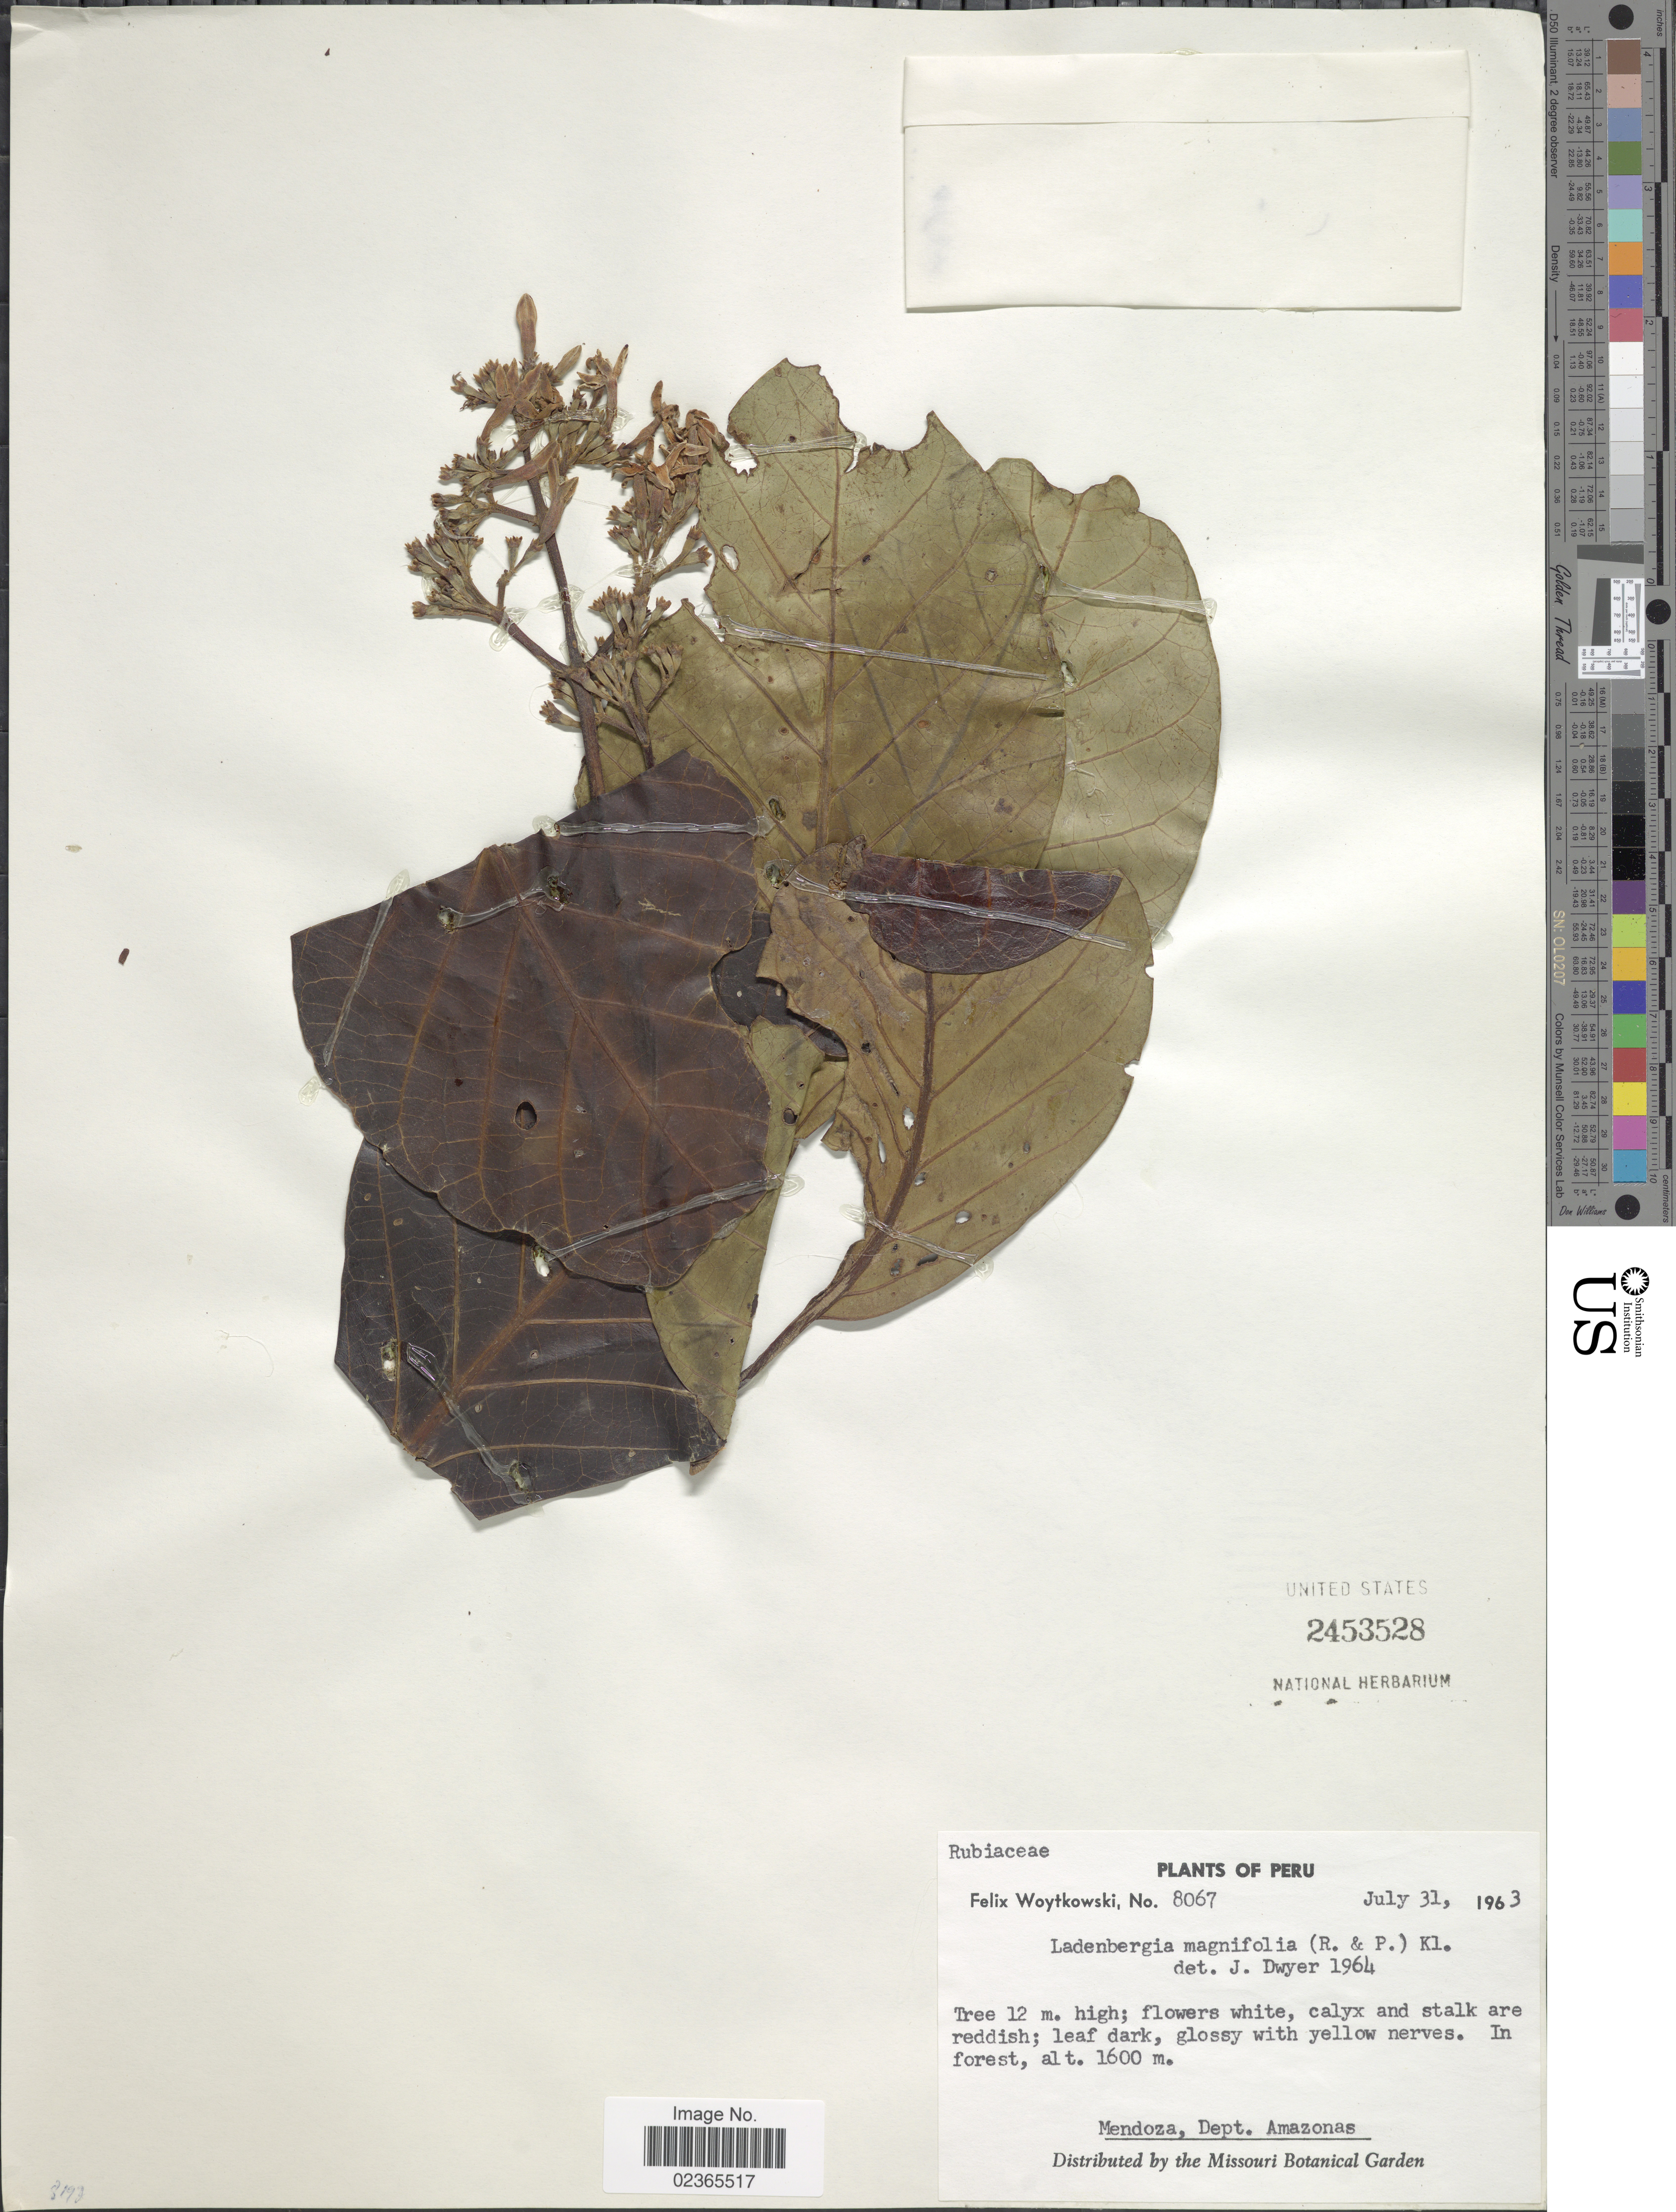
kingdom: Plantae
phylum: Tracheophyta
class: Magnoliopsida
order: Gentianales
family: Rubiaceae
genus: Ladenbergia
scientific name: Ladenbergia oblongifolia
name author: (Mutis) L. Andersson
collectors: F. Woytkowski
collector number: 8067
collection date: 1963-07-31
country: Peru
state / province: Amazonas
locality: Mendoza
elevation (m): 1600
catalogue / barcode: US 2453528